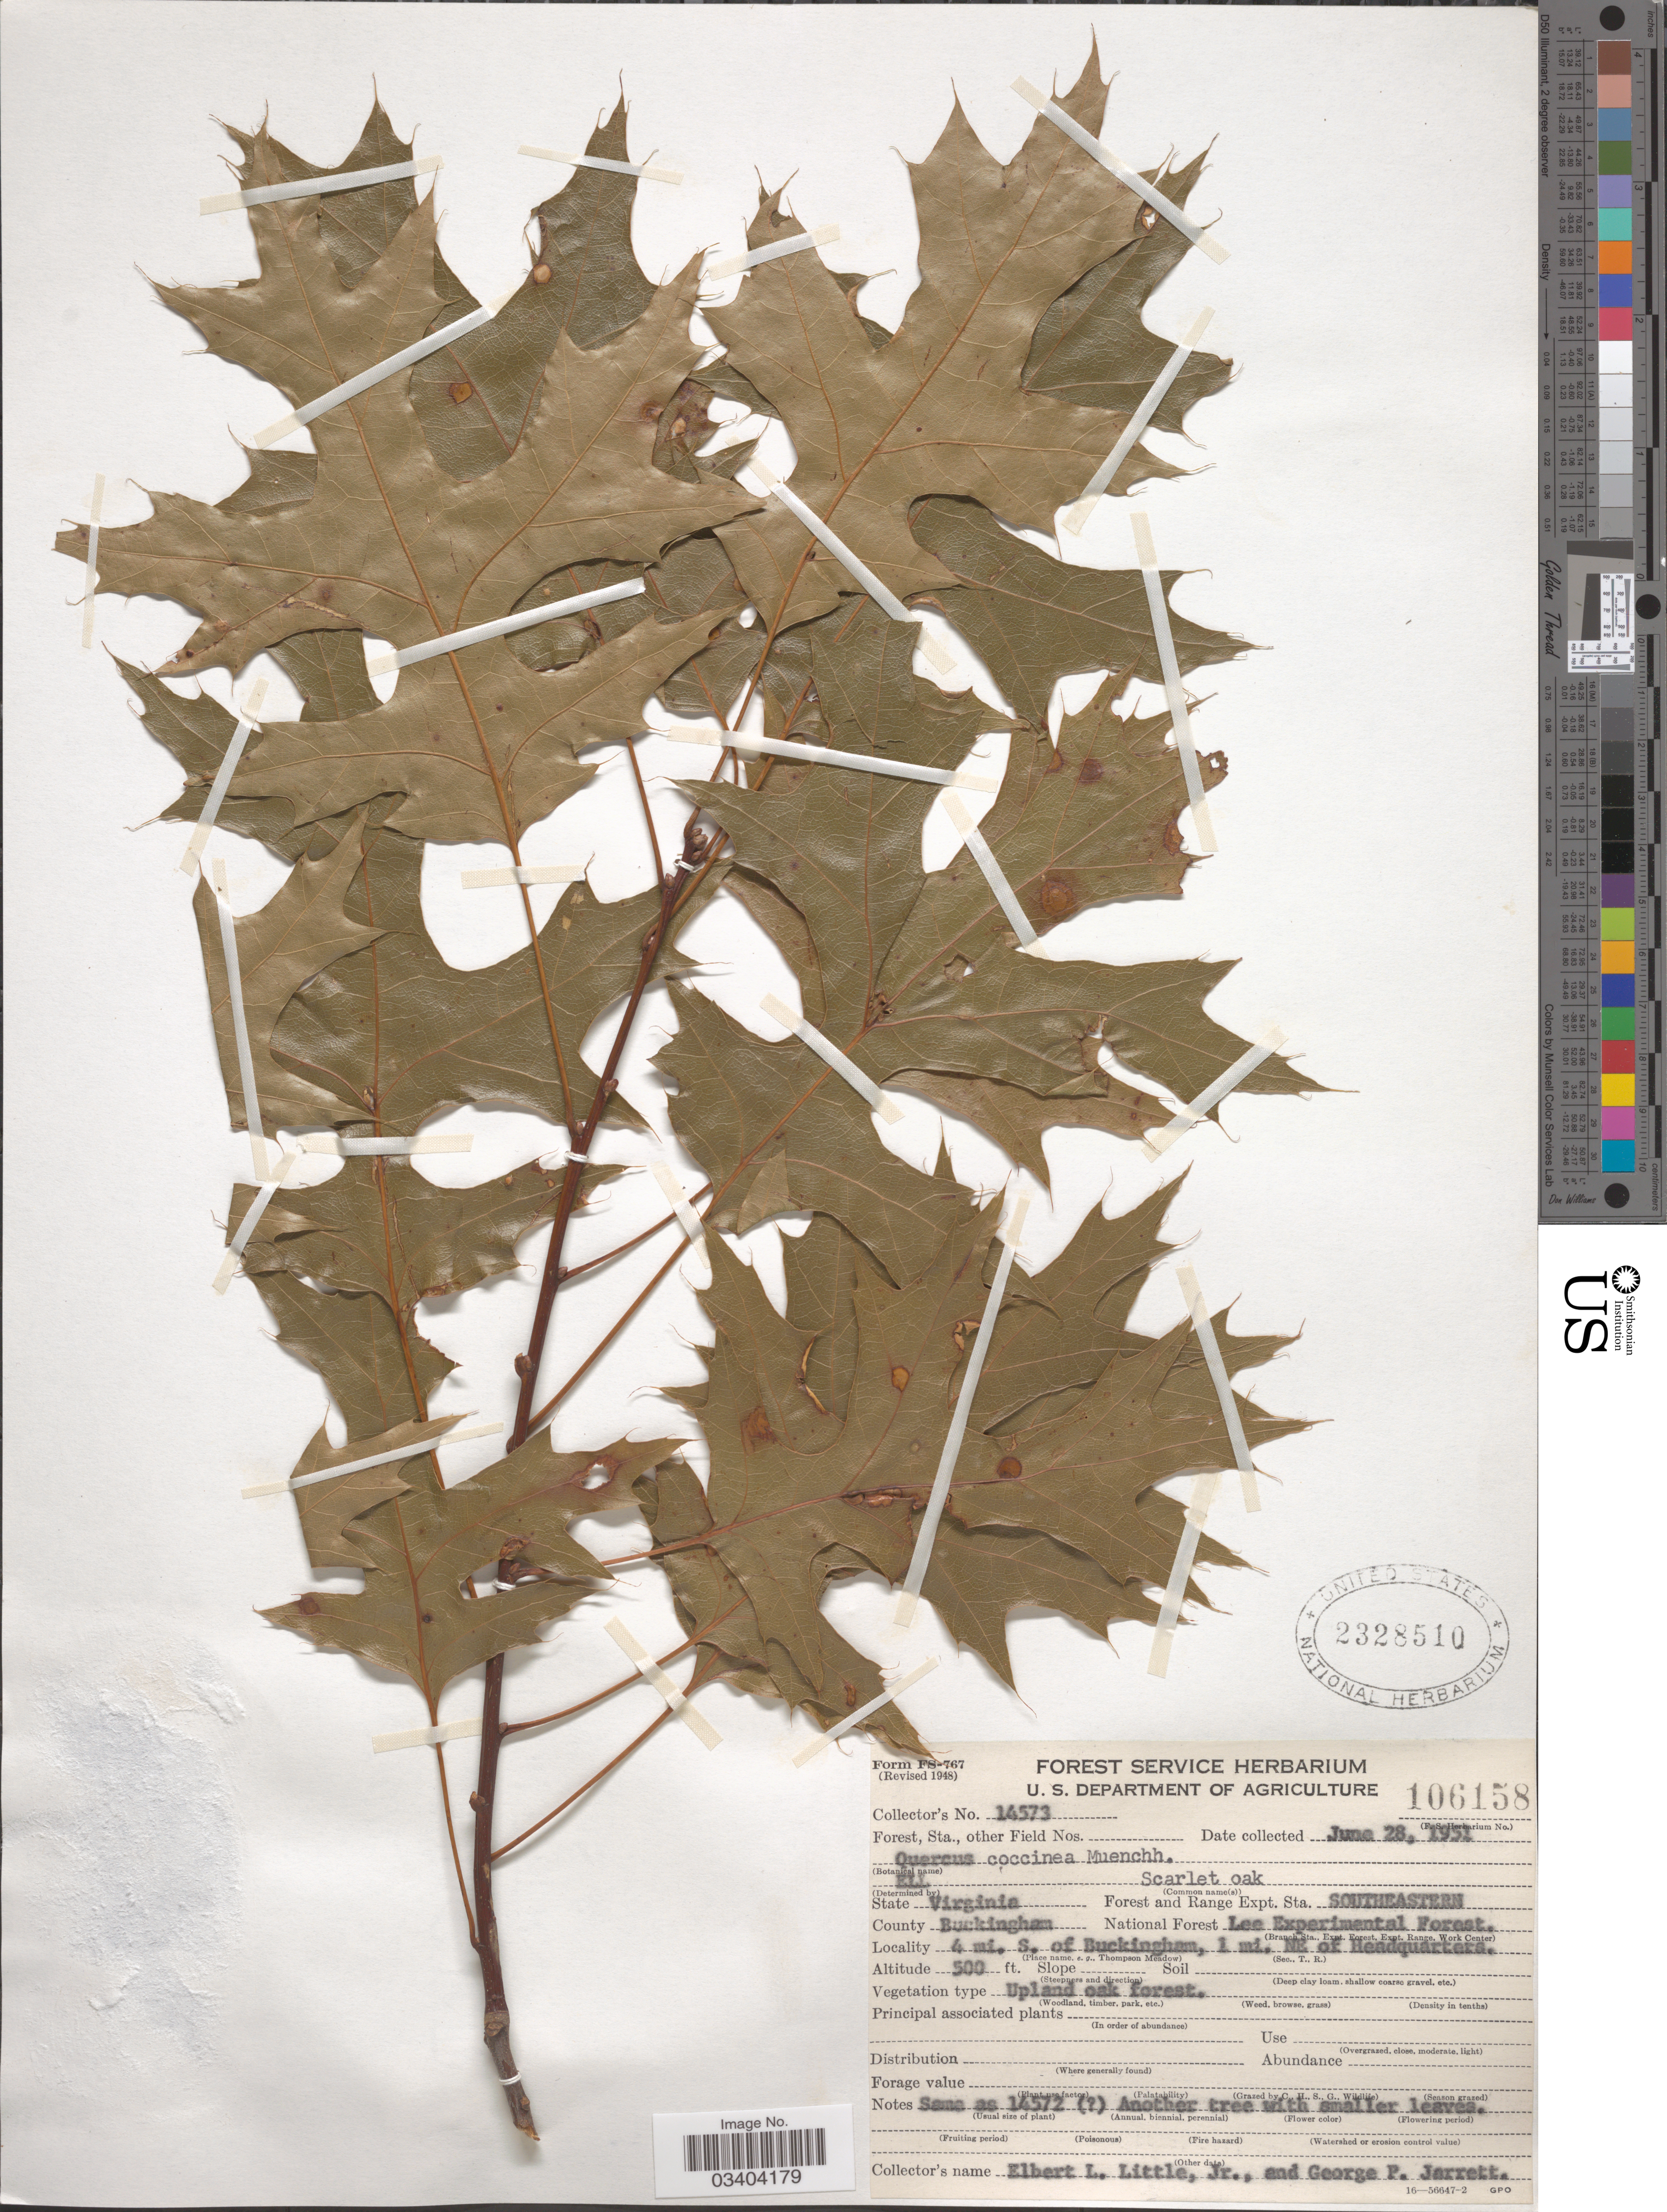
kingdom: Plantae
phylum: Tracheophyta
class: Magnoliopsida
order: Fagales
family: Fagaceae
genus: Quercus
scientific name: Quercus coccinea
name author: Münchh.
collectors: E. L. Little & G. Jarrett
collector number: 14573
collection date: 1951-06-28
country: United States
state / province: Virginia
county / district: Buckingham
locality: Forest and Range Expt. Sta. Southeastern. County Buckingham. National Forest Lee Experimental Forest. 4 mi. S. of Buckingham, 1 mi. NE of Headquarters.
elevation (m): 152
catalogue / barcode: US 2328510